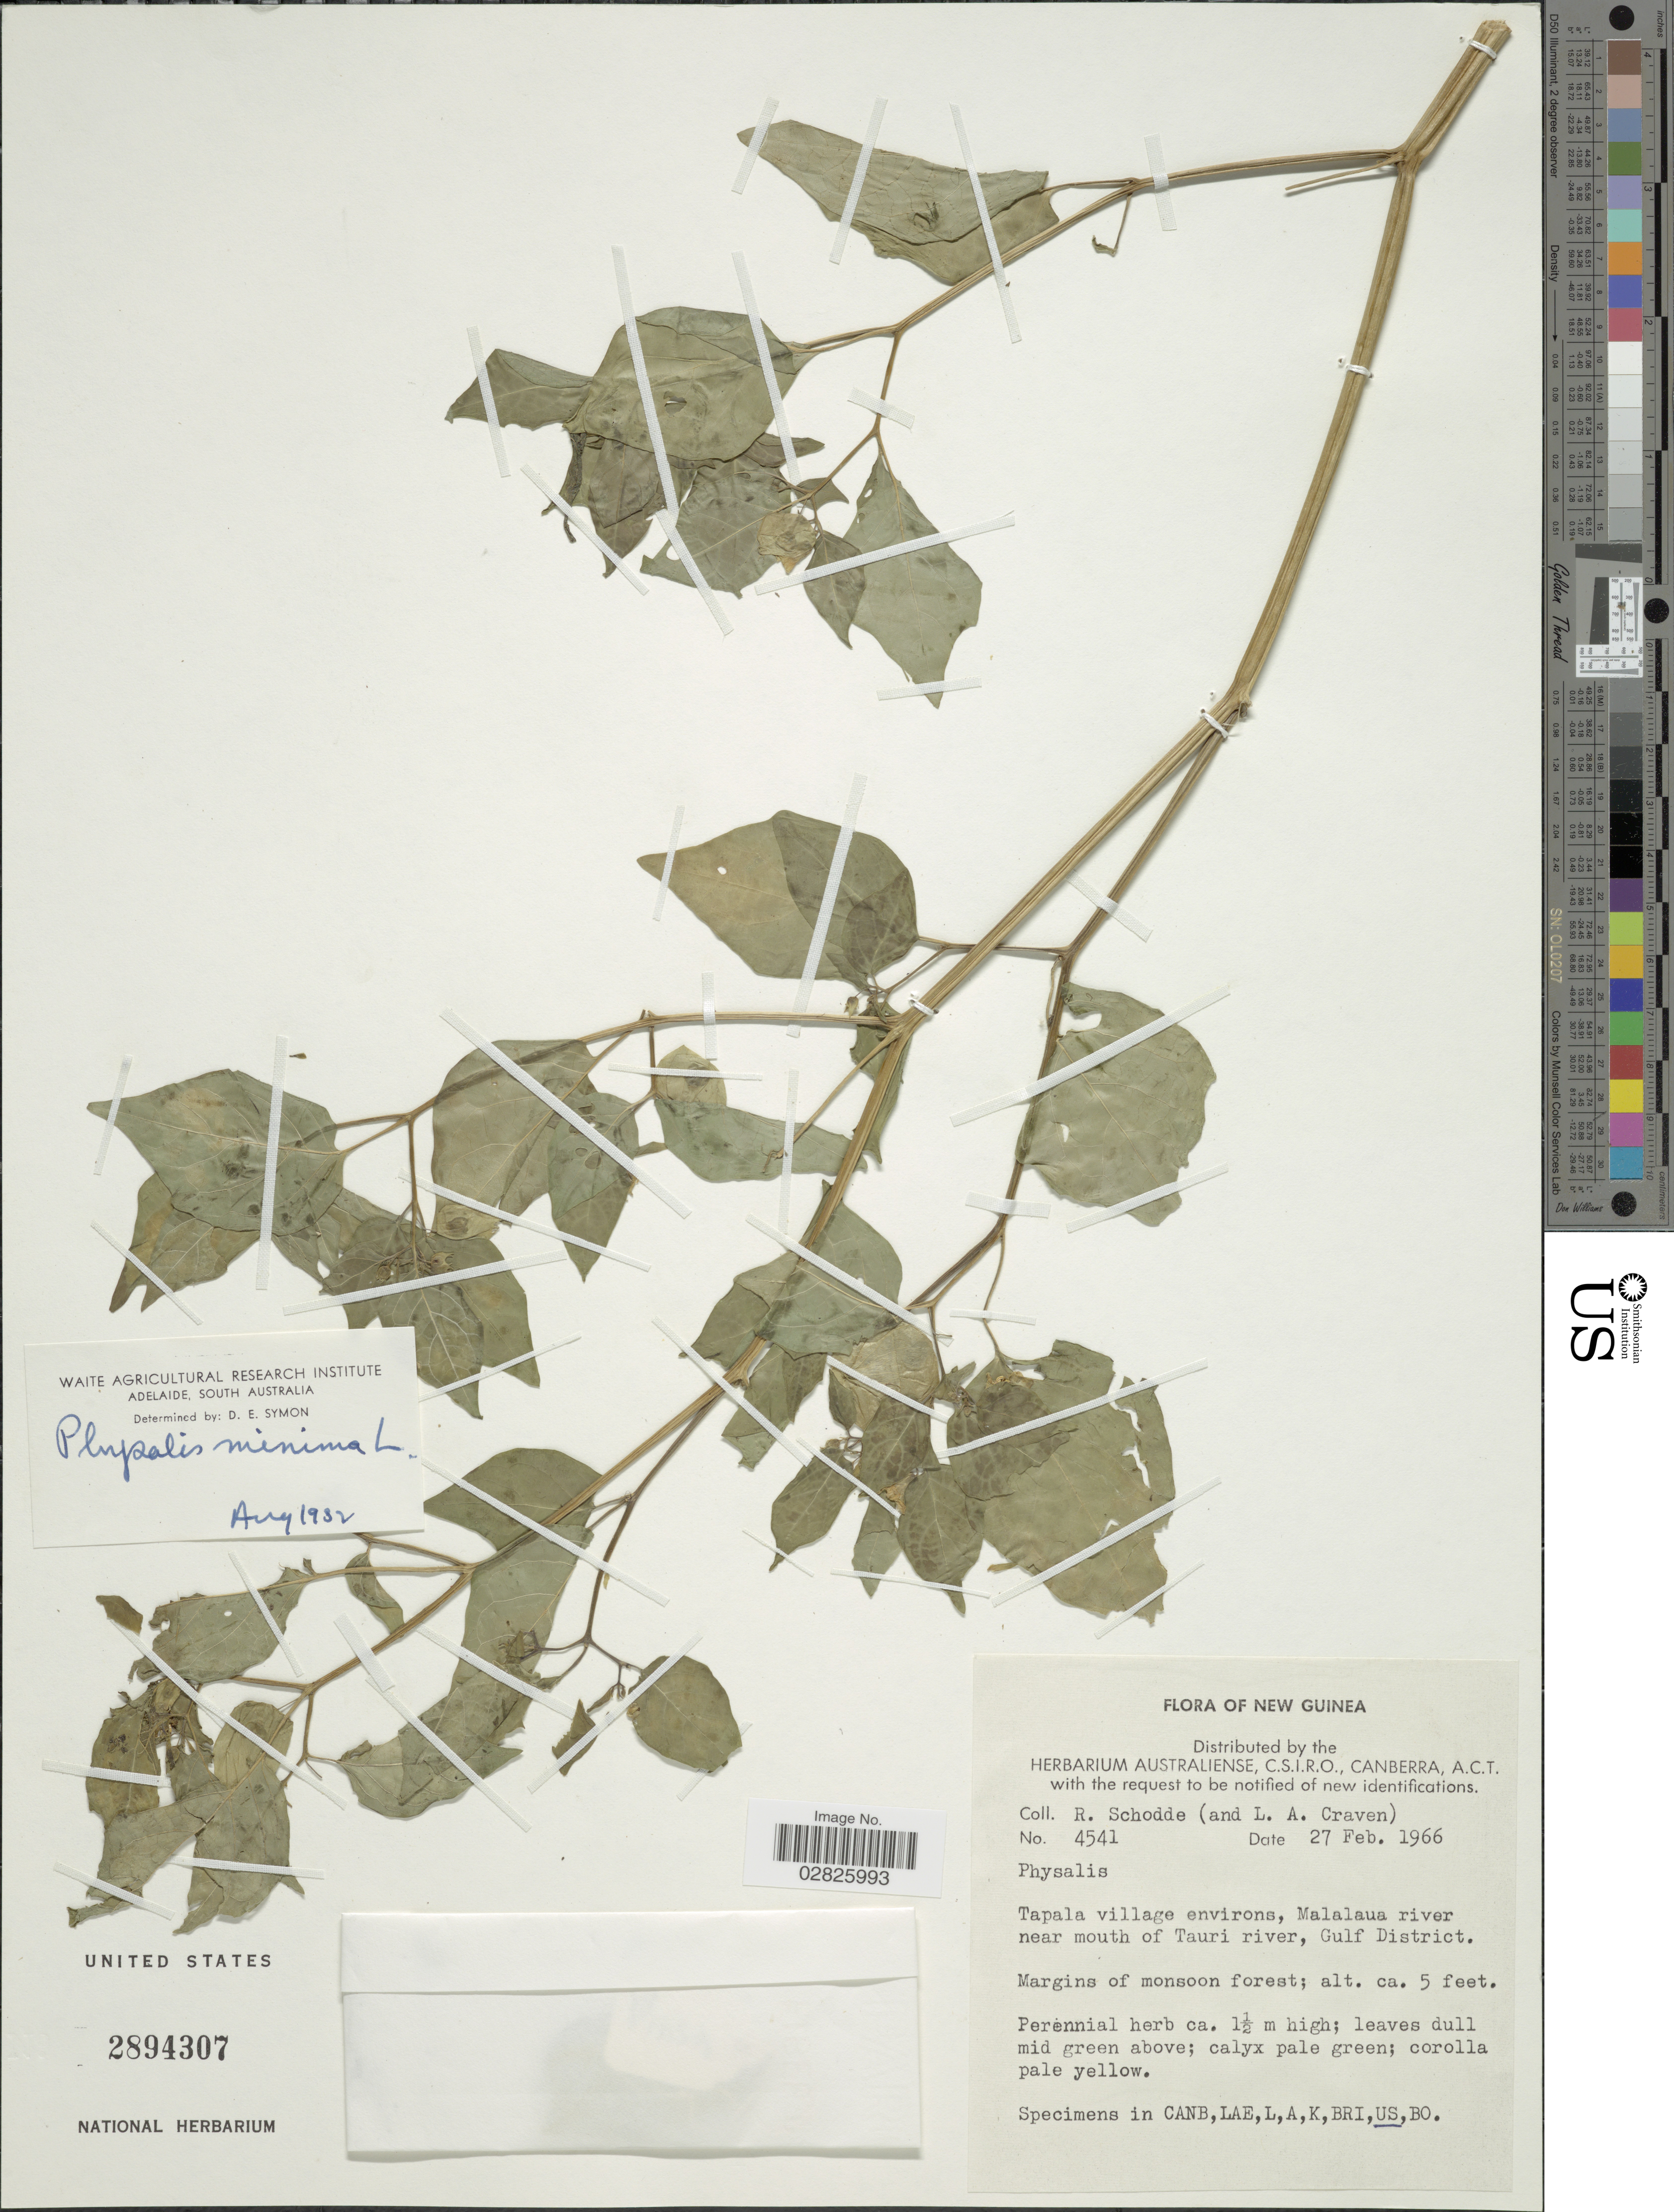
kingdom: Plantae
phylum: Tracheophyta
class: Magnoliopsida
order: Solanales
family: Solanaceae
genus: Physalis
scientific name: Physalis minima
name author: L.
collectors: R. Schodde & L. A. Craven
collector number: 4541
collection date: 1966-02-27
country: Papua New Guinea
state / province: Gulf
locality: New Guinea. Tapala village environs, Malalaua river near mouth of Tauri river, Gulf District.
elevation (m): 2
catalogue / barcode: US 2894307